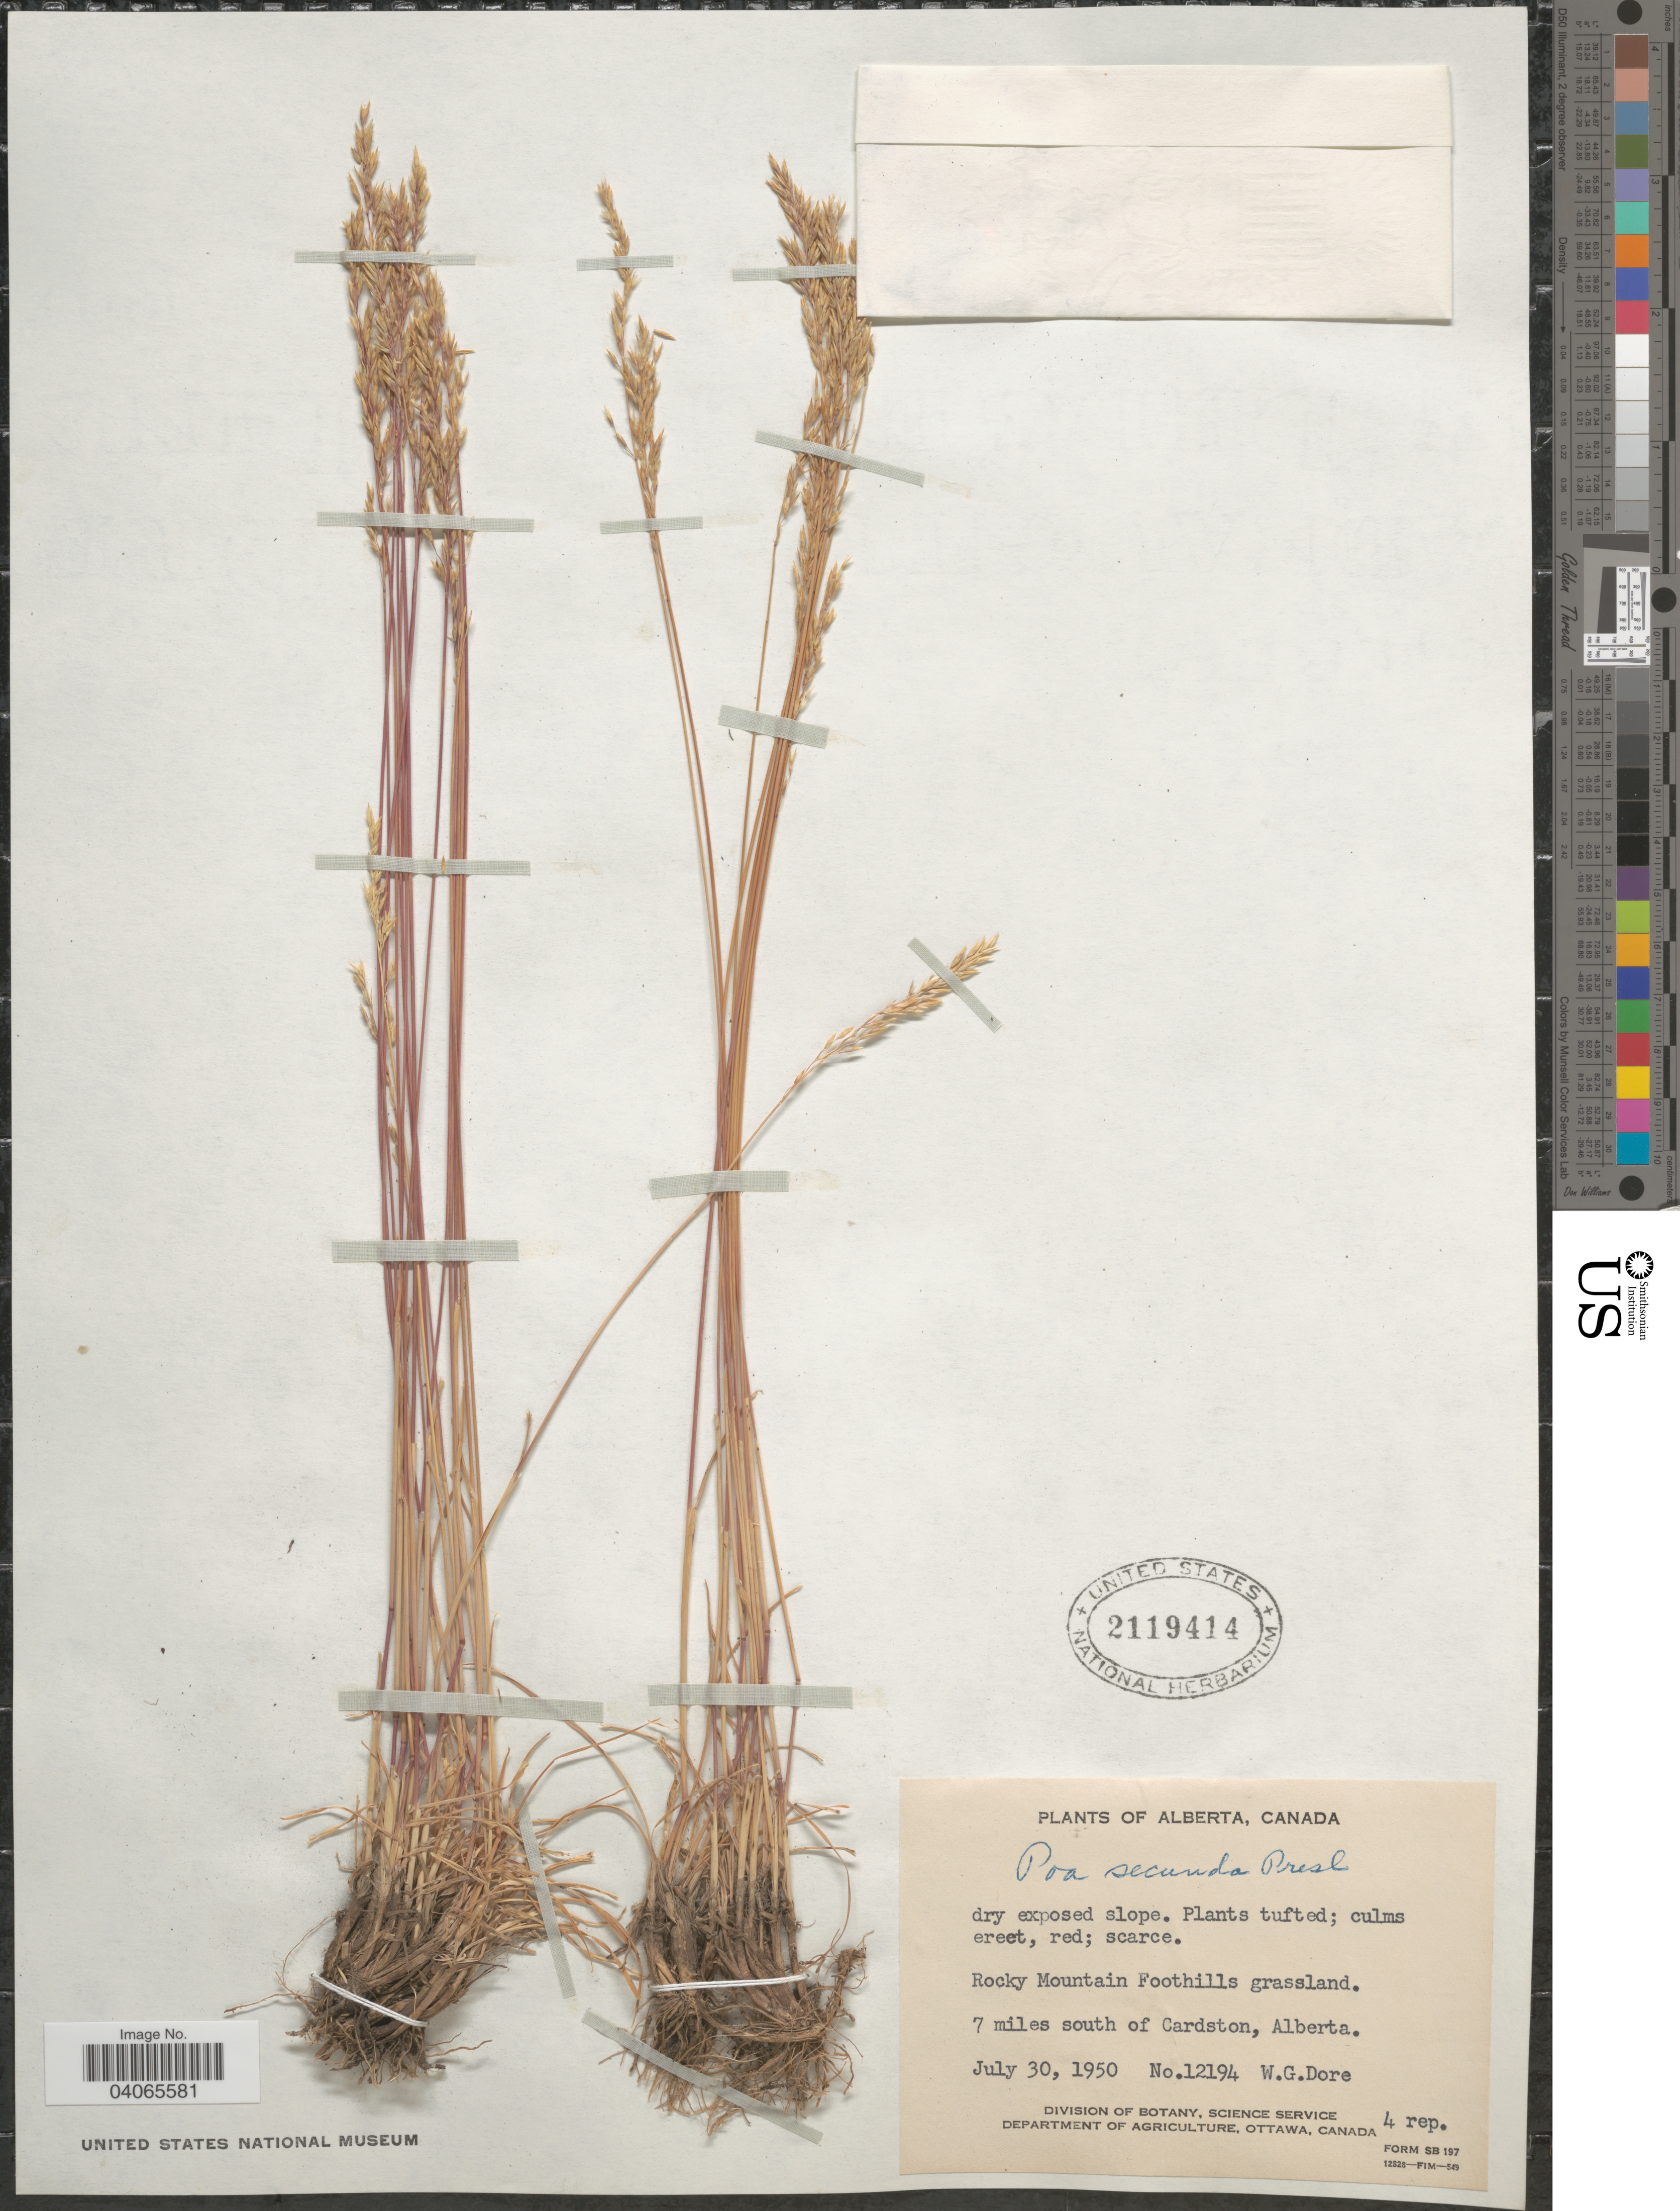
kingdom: Plantae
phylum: Tracheophyta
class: Liliopsida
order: Poales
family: Poaceae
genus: Poa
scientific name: Poa secunda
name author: J. Presl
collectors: W. Dore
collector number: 12194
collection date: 1950-07-30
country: Canada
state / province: Alberta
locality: Rocky Mountain Foothills grassland. 7 miles south of Cardston.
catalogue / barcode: US 2119414